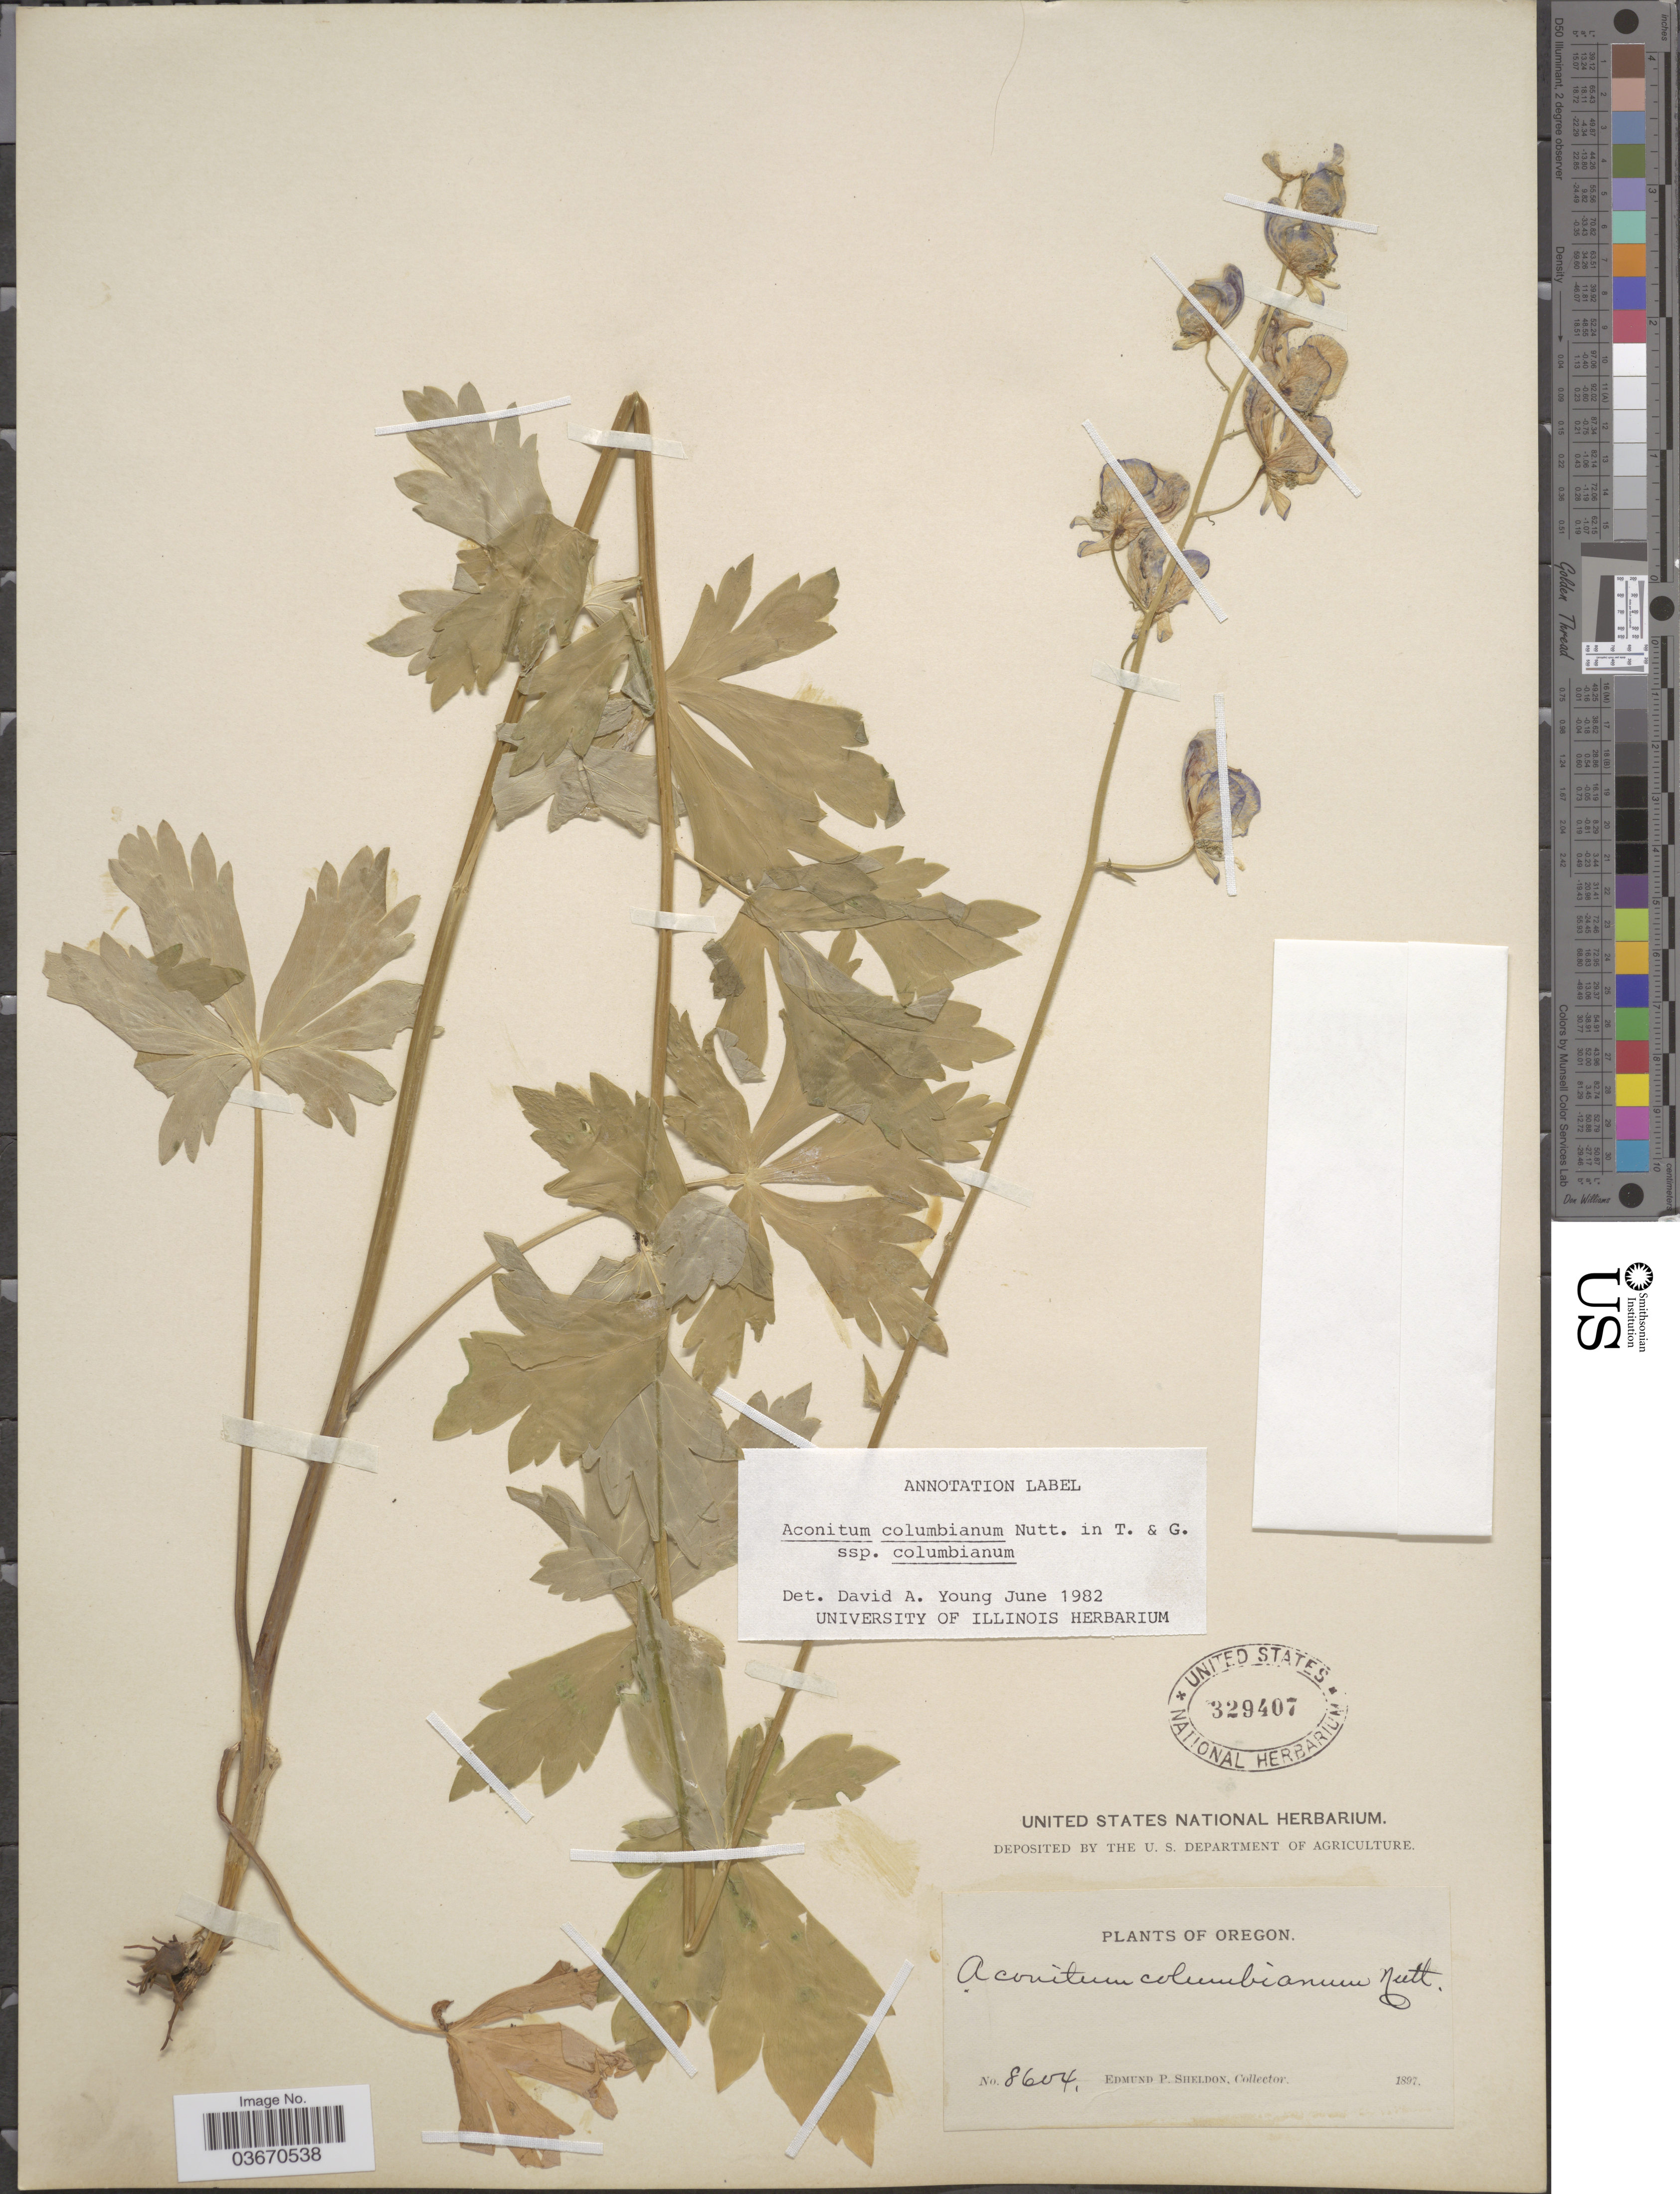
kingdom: Plantae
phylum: Tracheophyta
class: Magnoliopsida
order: Ranunculales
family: Ranunculaceae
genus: Aconitum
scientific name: Aconitum columbianum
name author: Nutt.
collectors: E. P. Sheldon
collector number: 8604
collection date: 1897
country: United States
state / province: Oregon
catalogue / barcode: US 329407